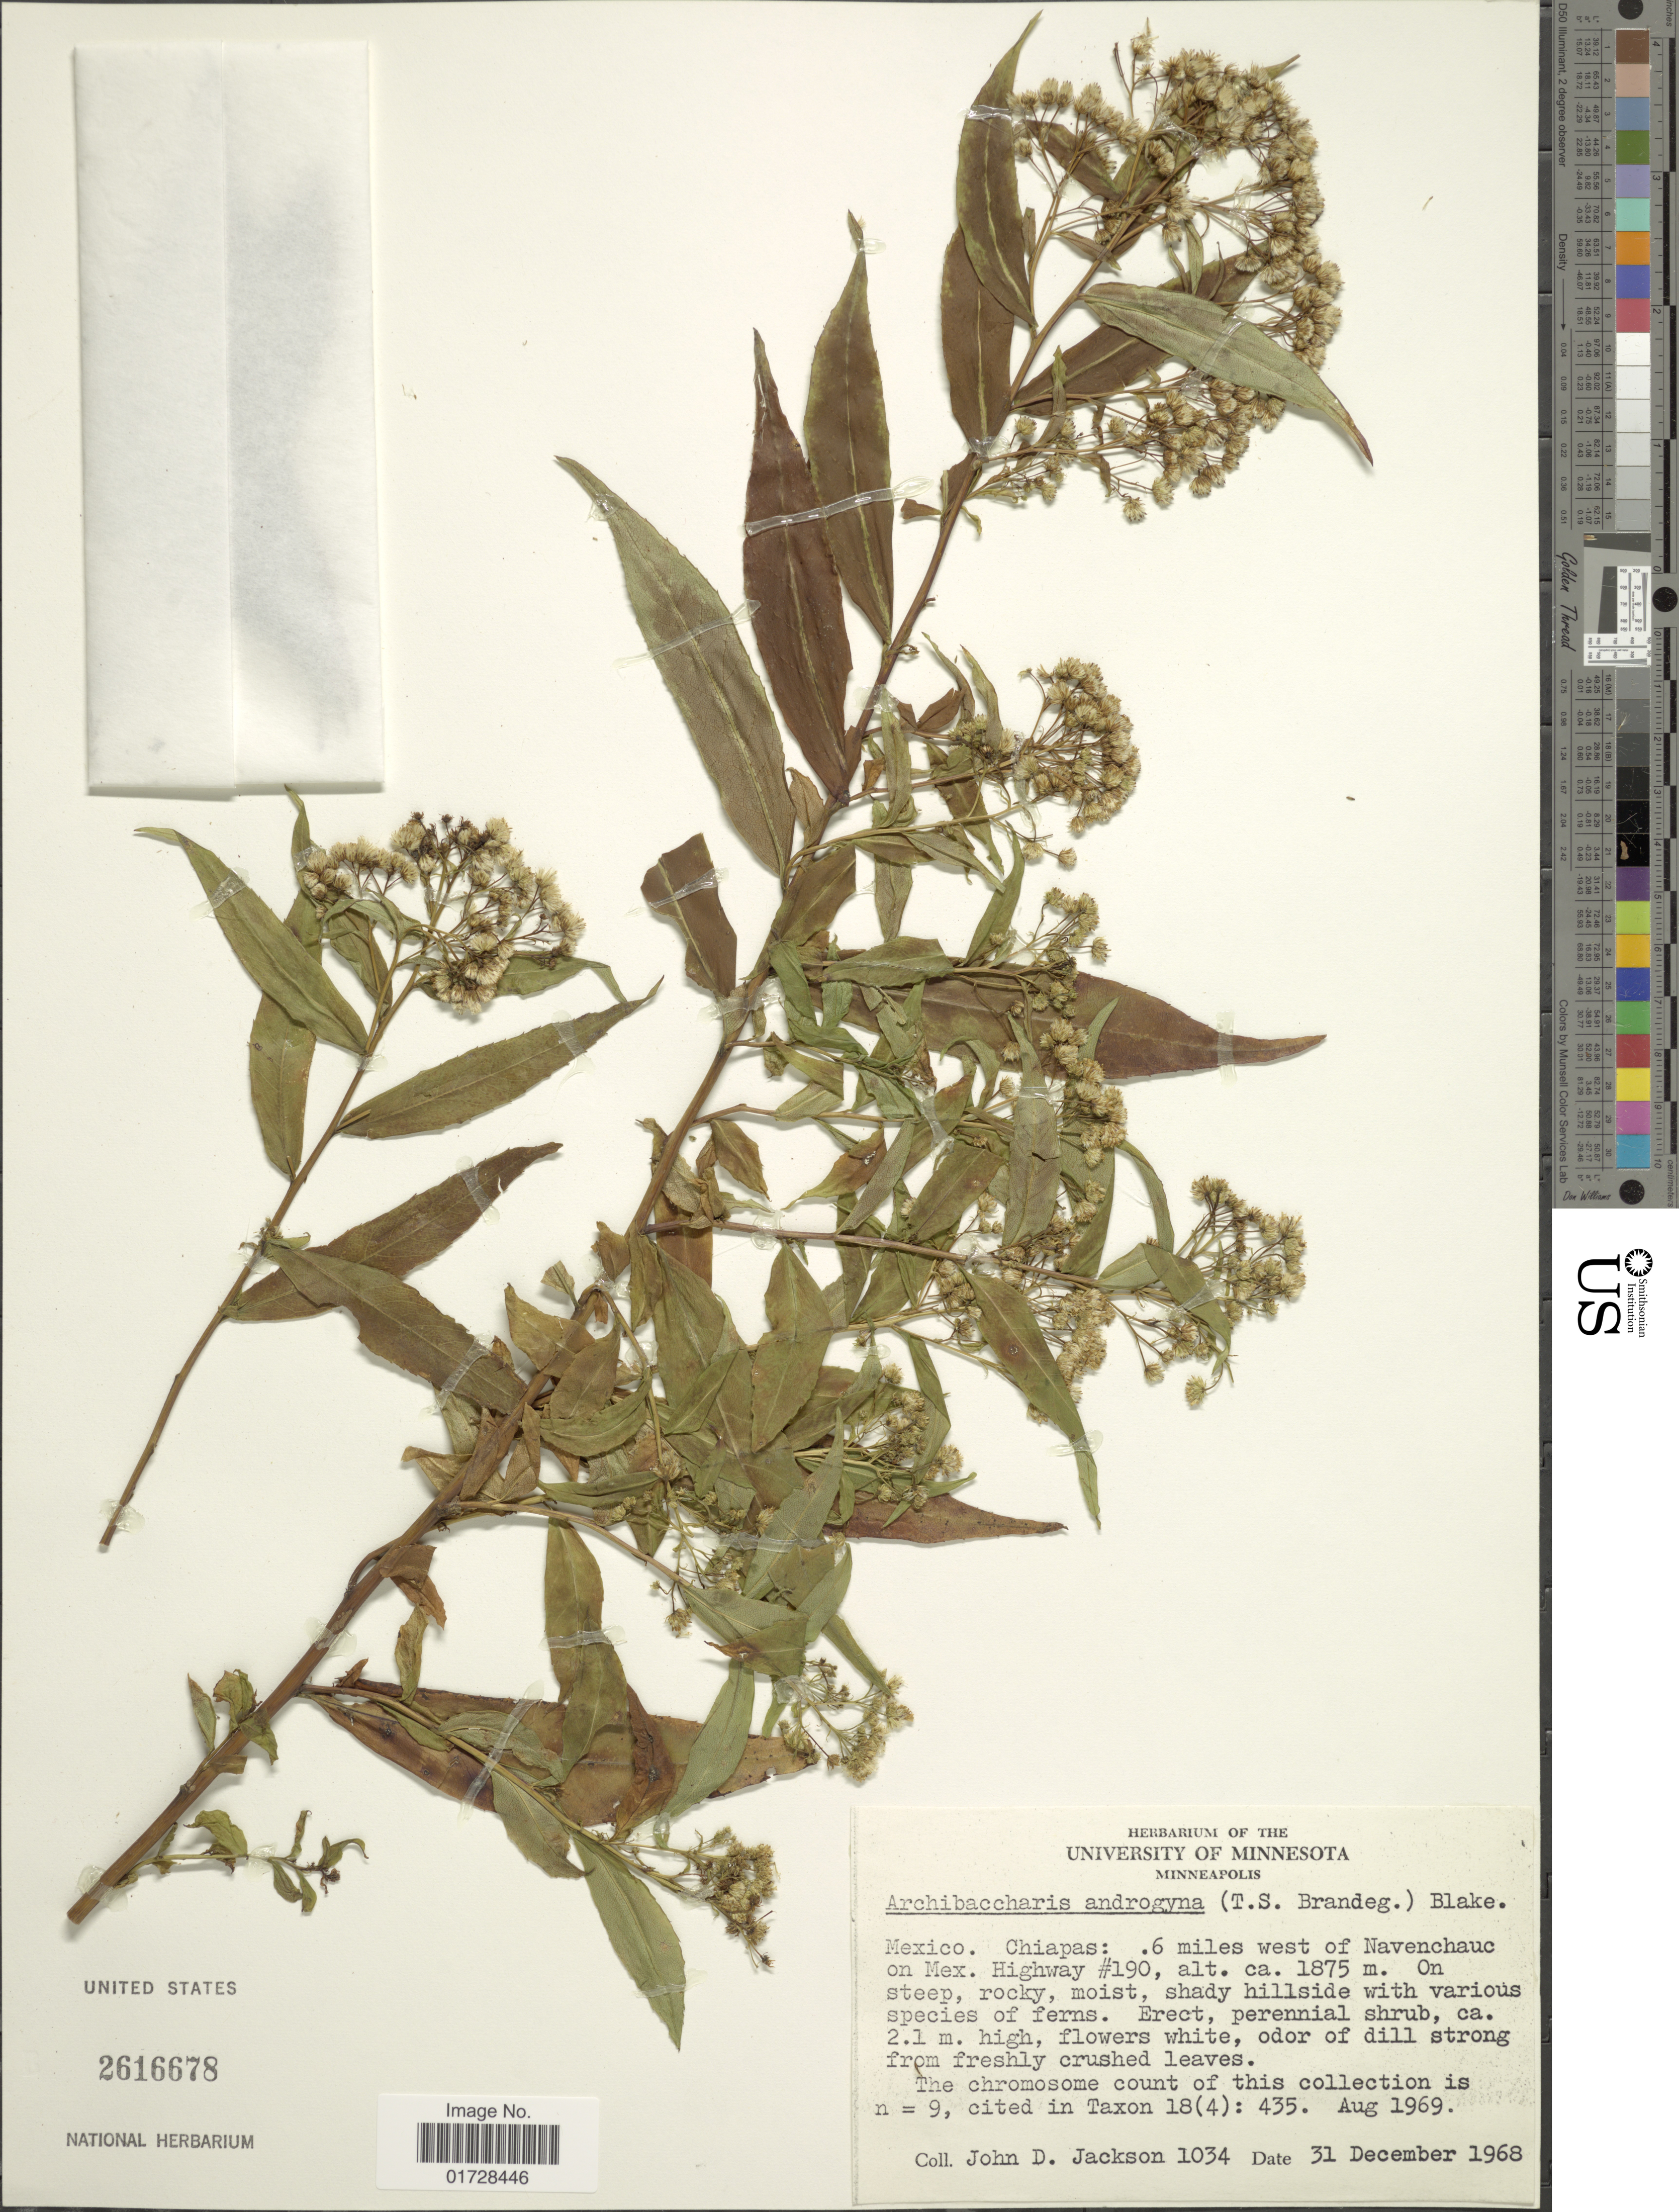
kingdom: Plantae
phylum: Tracheophyta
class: Magnoliopsida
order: Asterales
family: Asteraceae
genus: Archibaccharis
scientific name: Archibaccharis androgyna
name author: (Brandegee) S.F. Blake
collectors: J. Jackson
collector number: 1034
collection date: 1968-12-31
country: Mexico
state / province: Chiapas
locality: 6 miles west of Navenchauc on mex. Highway # 190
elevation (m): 1875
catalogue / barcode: US 2616678